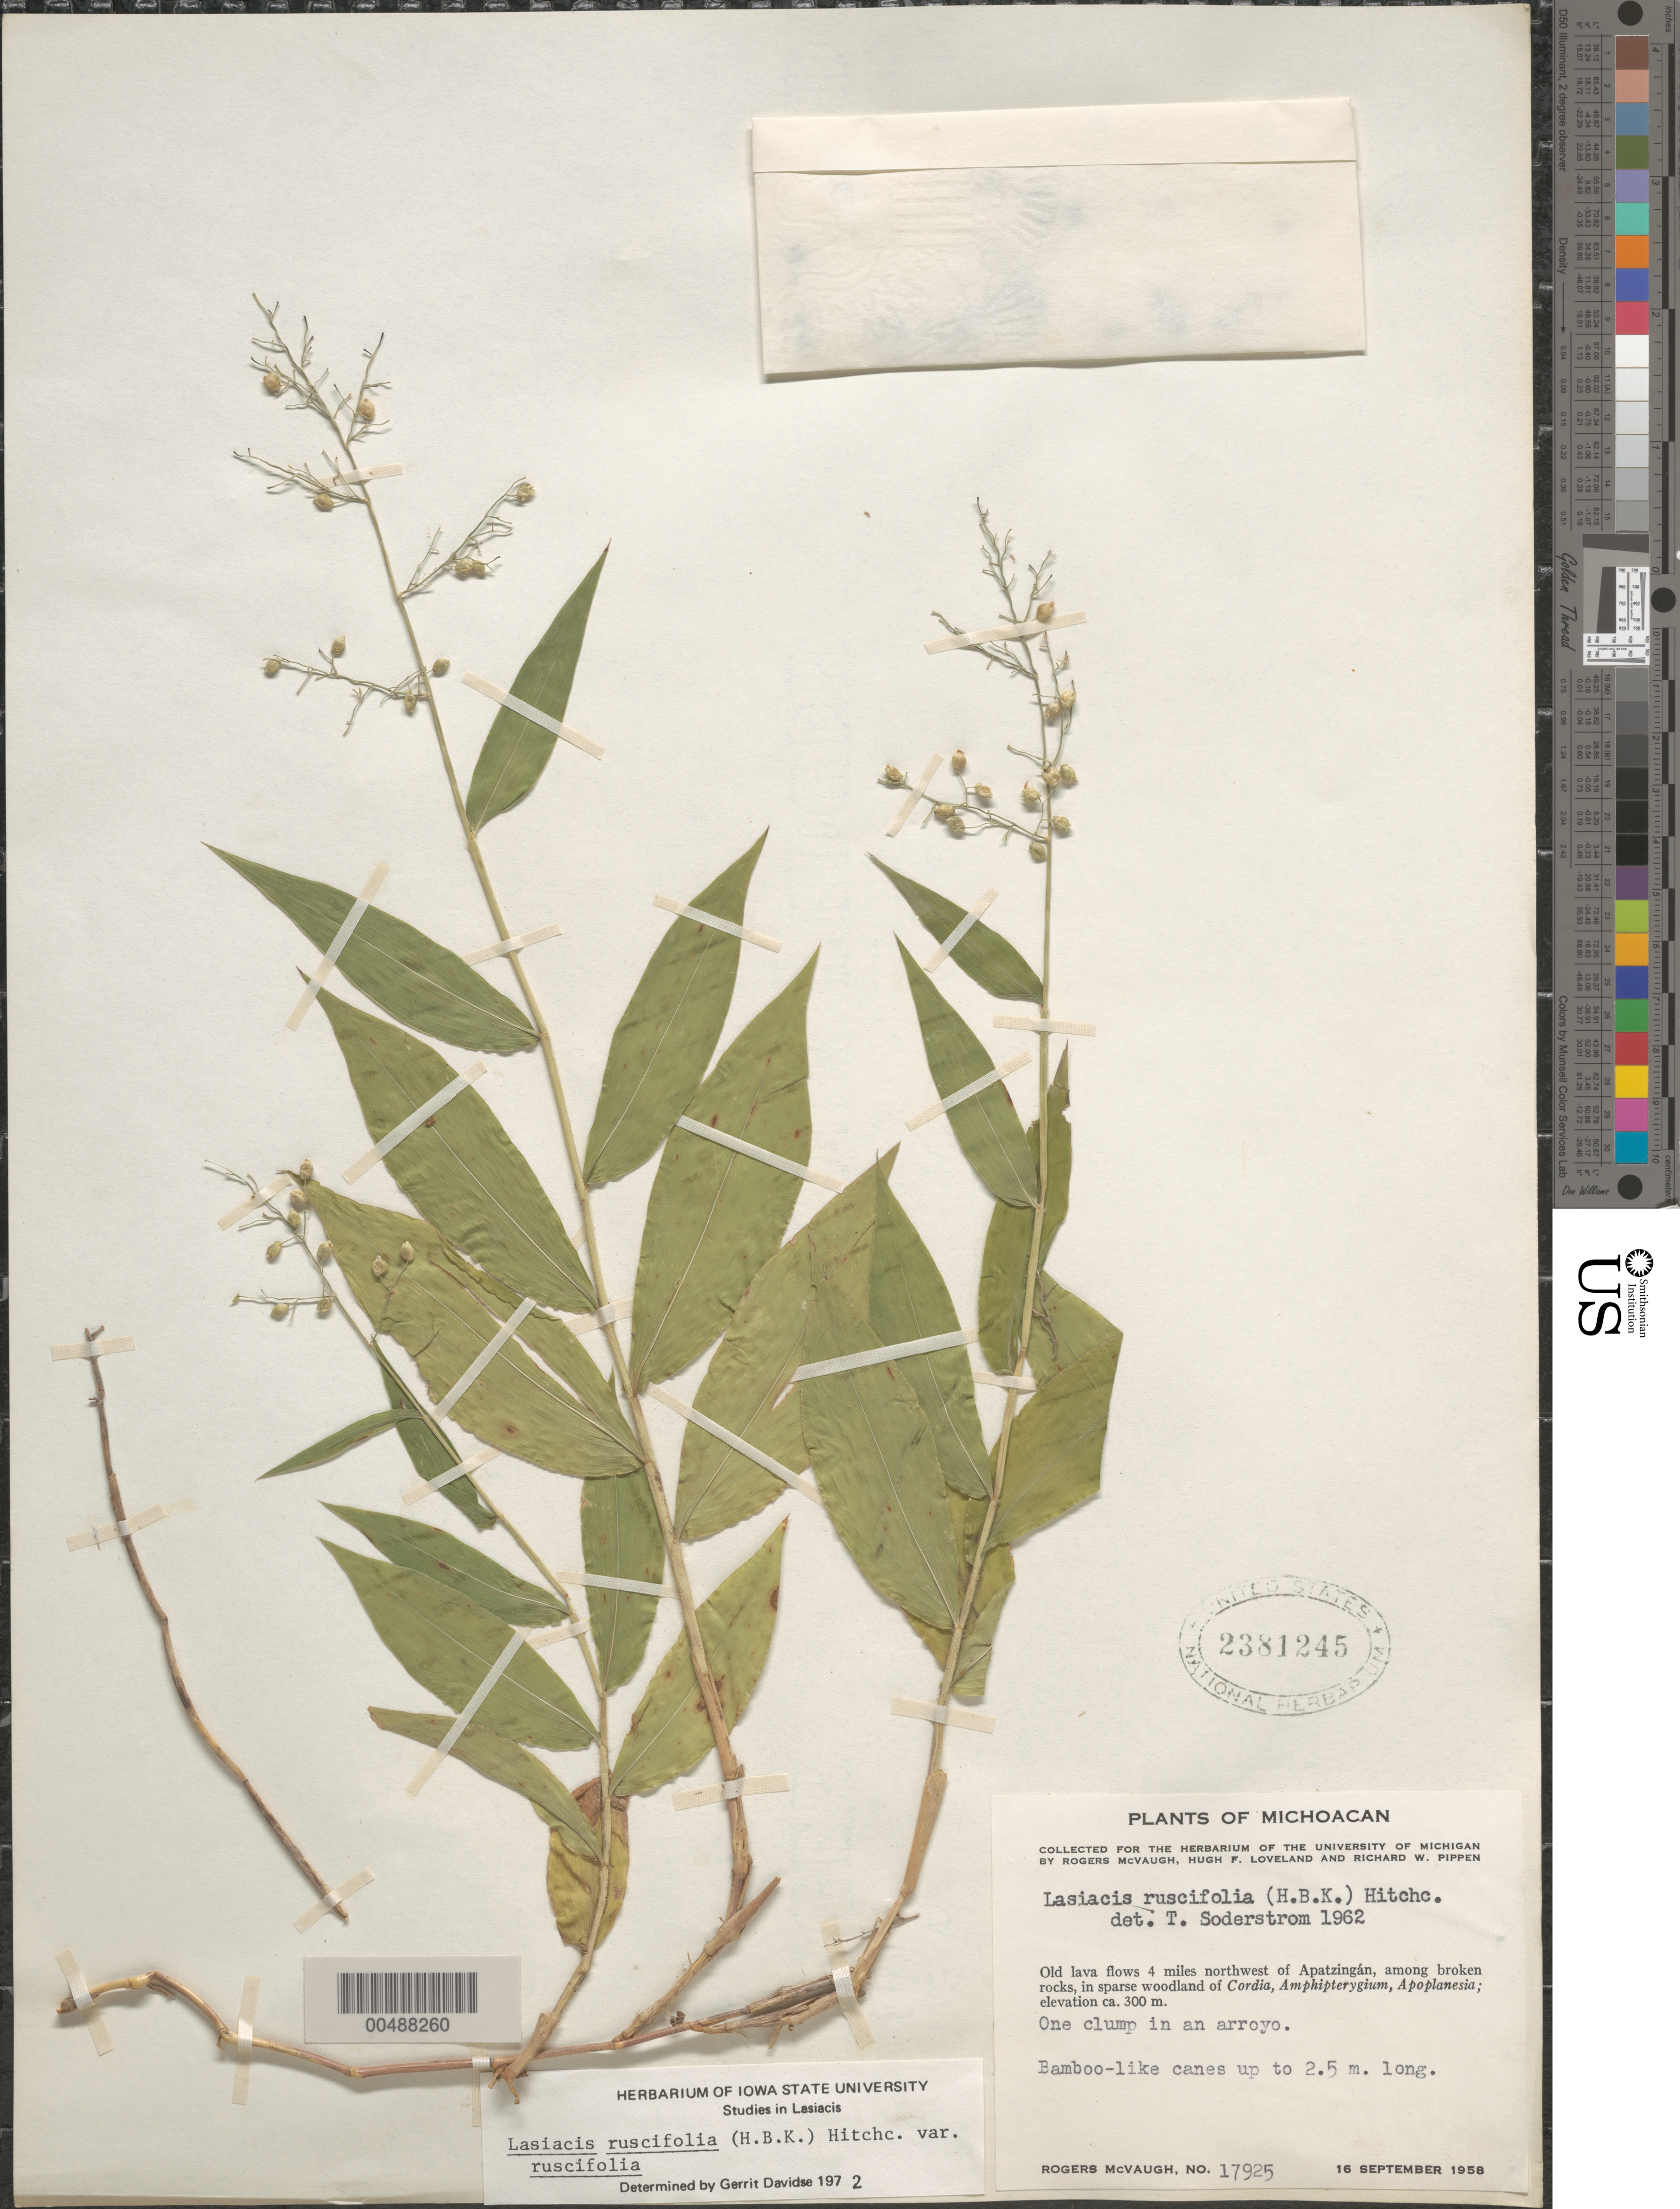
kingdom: Plantae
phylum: Tracheophyta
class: Liliopsida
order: Poales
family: Poaceae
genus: Lasiacis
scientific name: Lasiacis ruscifolia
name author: (Kunth) Hitchc.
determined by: Davidse, Gerrit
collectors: R. McVaugh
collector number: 17925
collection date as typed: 16 Sep 1958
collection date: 1958-09-16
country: Mexico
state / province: Michoacán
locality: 4 mi NW of Apatzingan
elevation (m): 300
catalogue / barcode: US 2381245